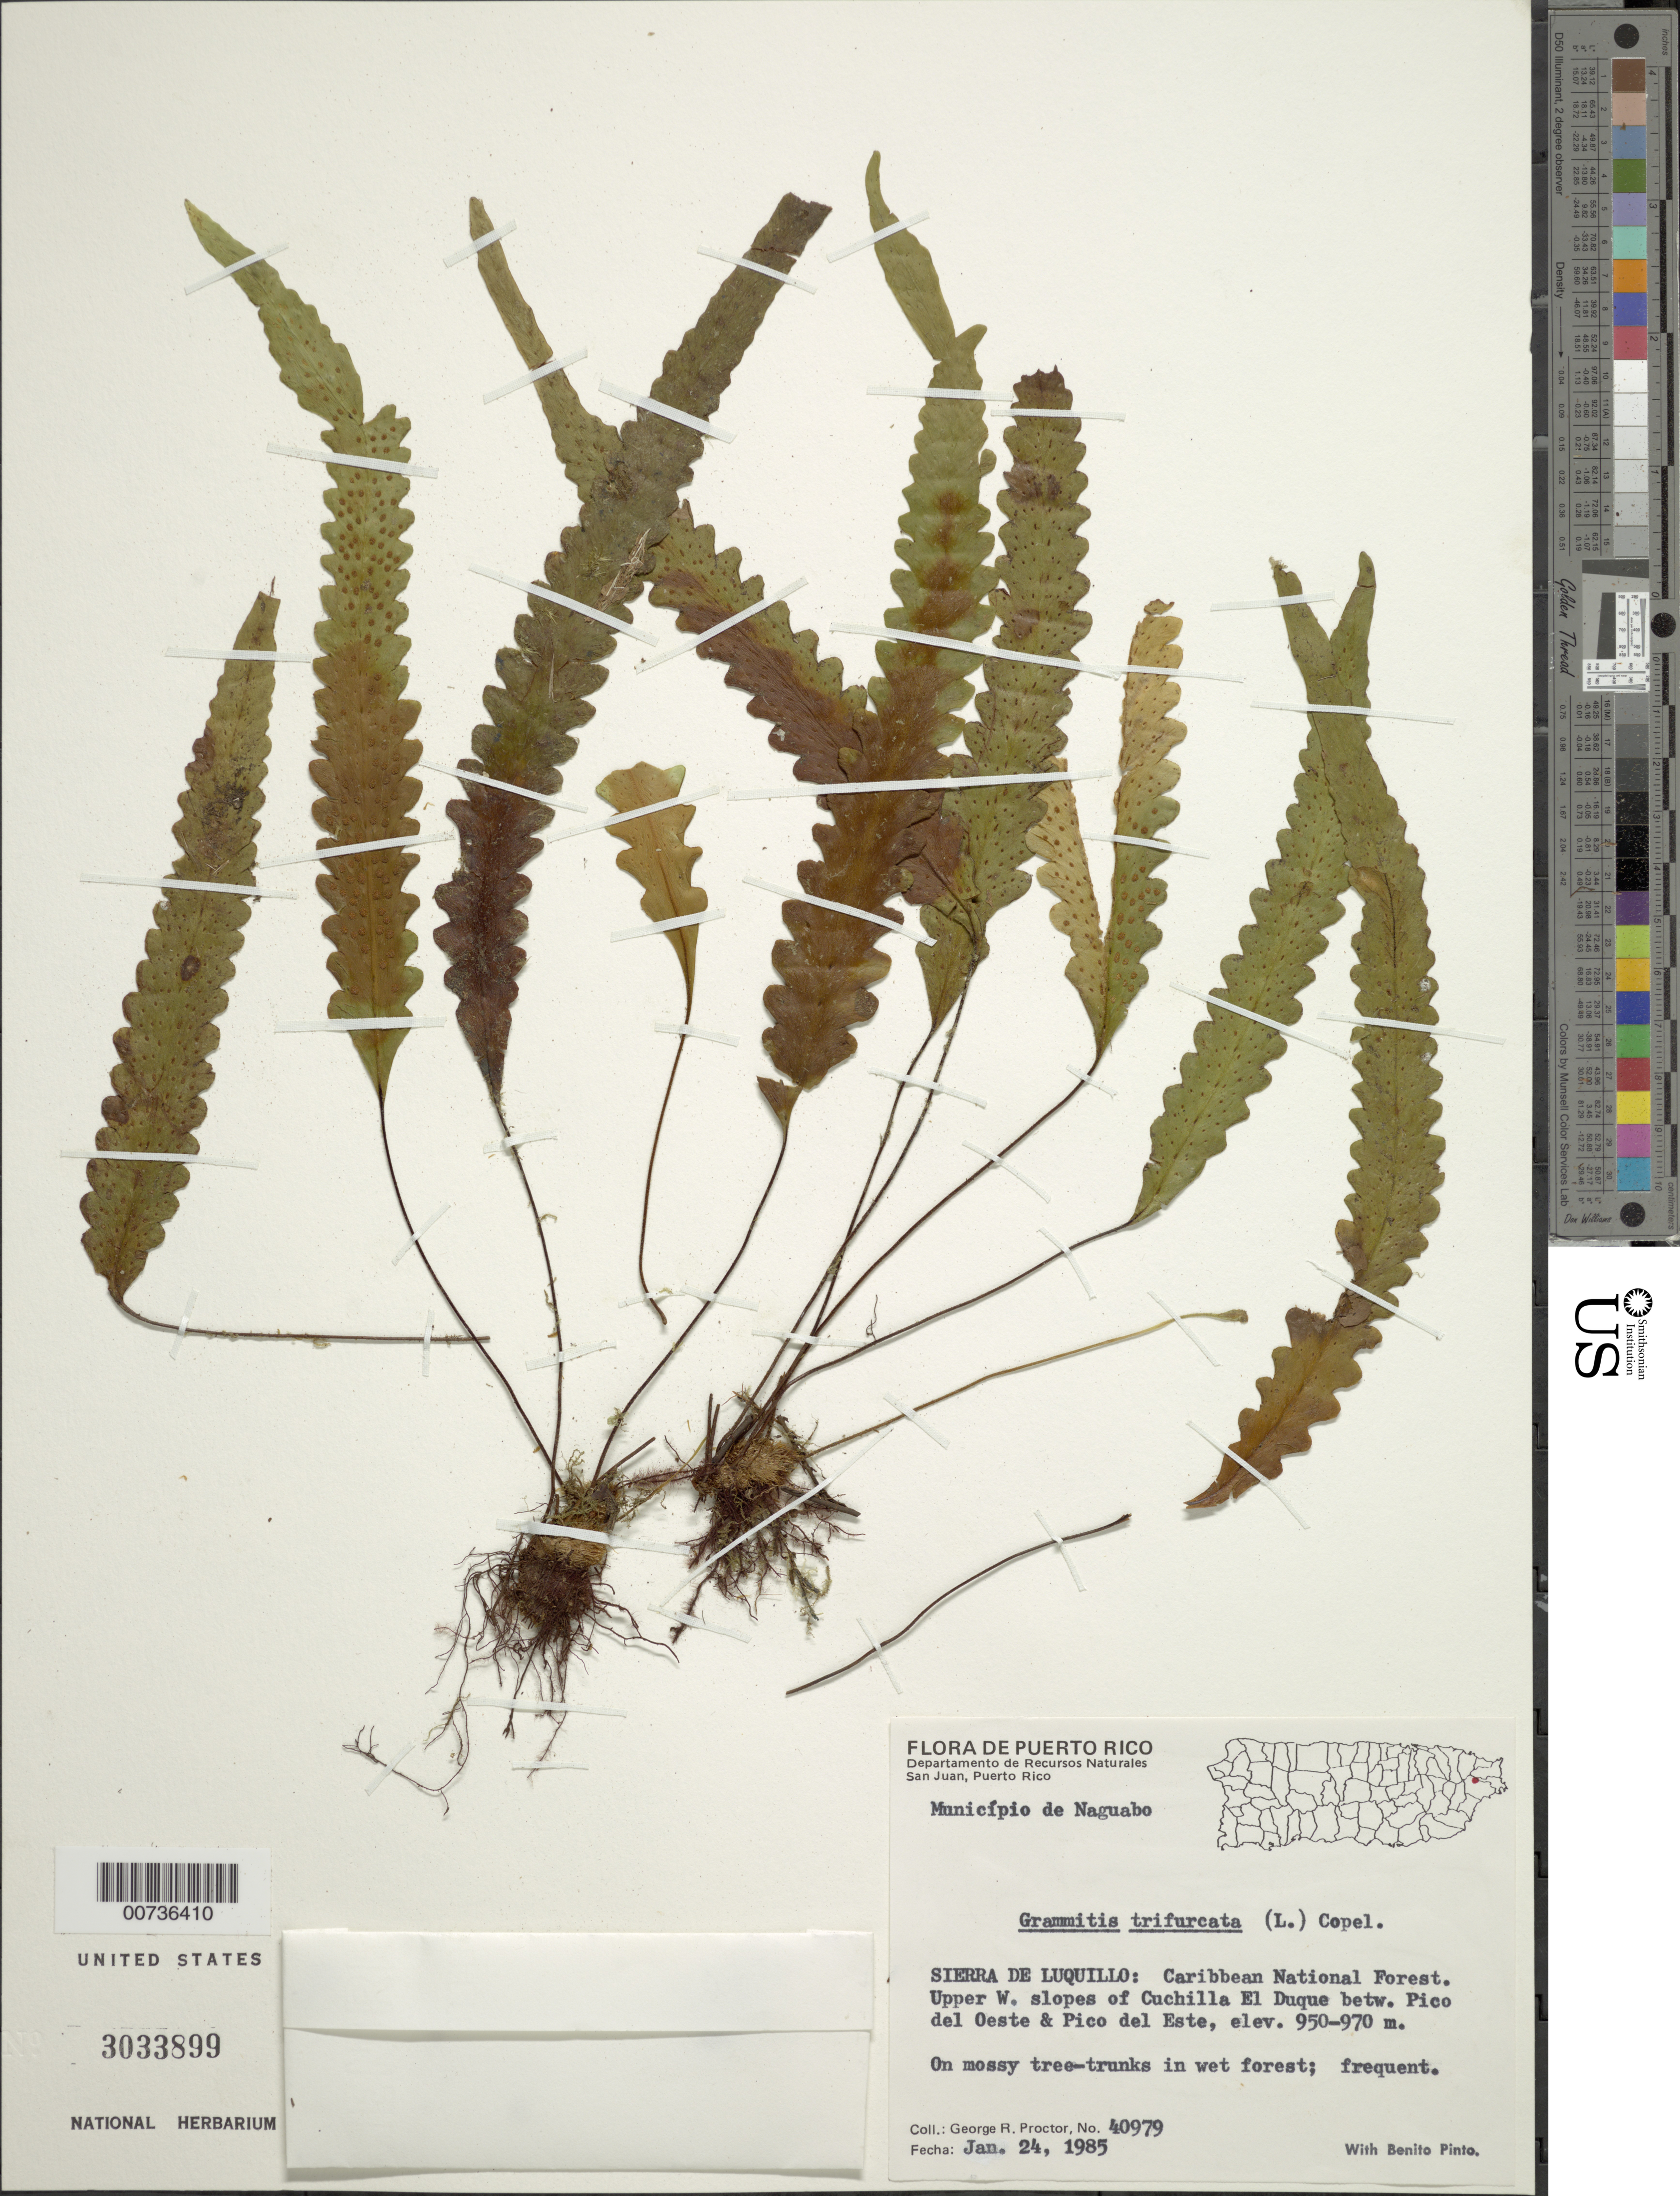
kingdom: Plantae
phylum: Tracheophyta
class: Polypodiopsida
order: Polypodiales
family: Polypodiaceae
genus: Enterosora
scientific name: Enterosora trifurcata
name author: (L.) L.E. Bishop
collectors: G. R. Proctor & B. Pinto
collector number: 40979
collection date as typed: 24 Jan 1985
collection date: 1985-01-24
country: Puerto Rico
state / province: Río Grande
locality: Sierra de Luquillo: Caribbean National Forest. Upper W. slopes of Cuchilla El Duque between Pico del Oeste & Pico del este. Municipio de Naguabo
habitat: On mossy tree-trunks in wet forest; frequent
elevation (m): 950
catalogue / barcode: US 3033899